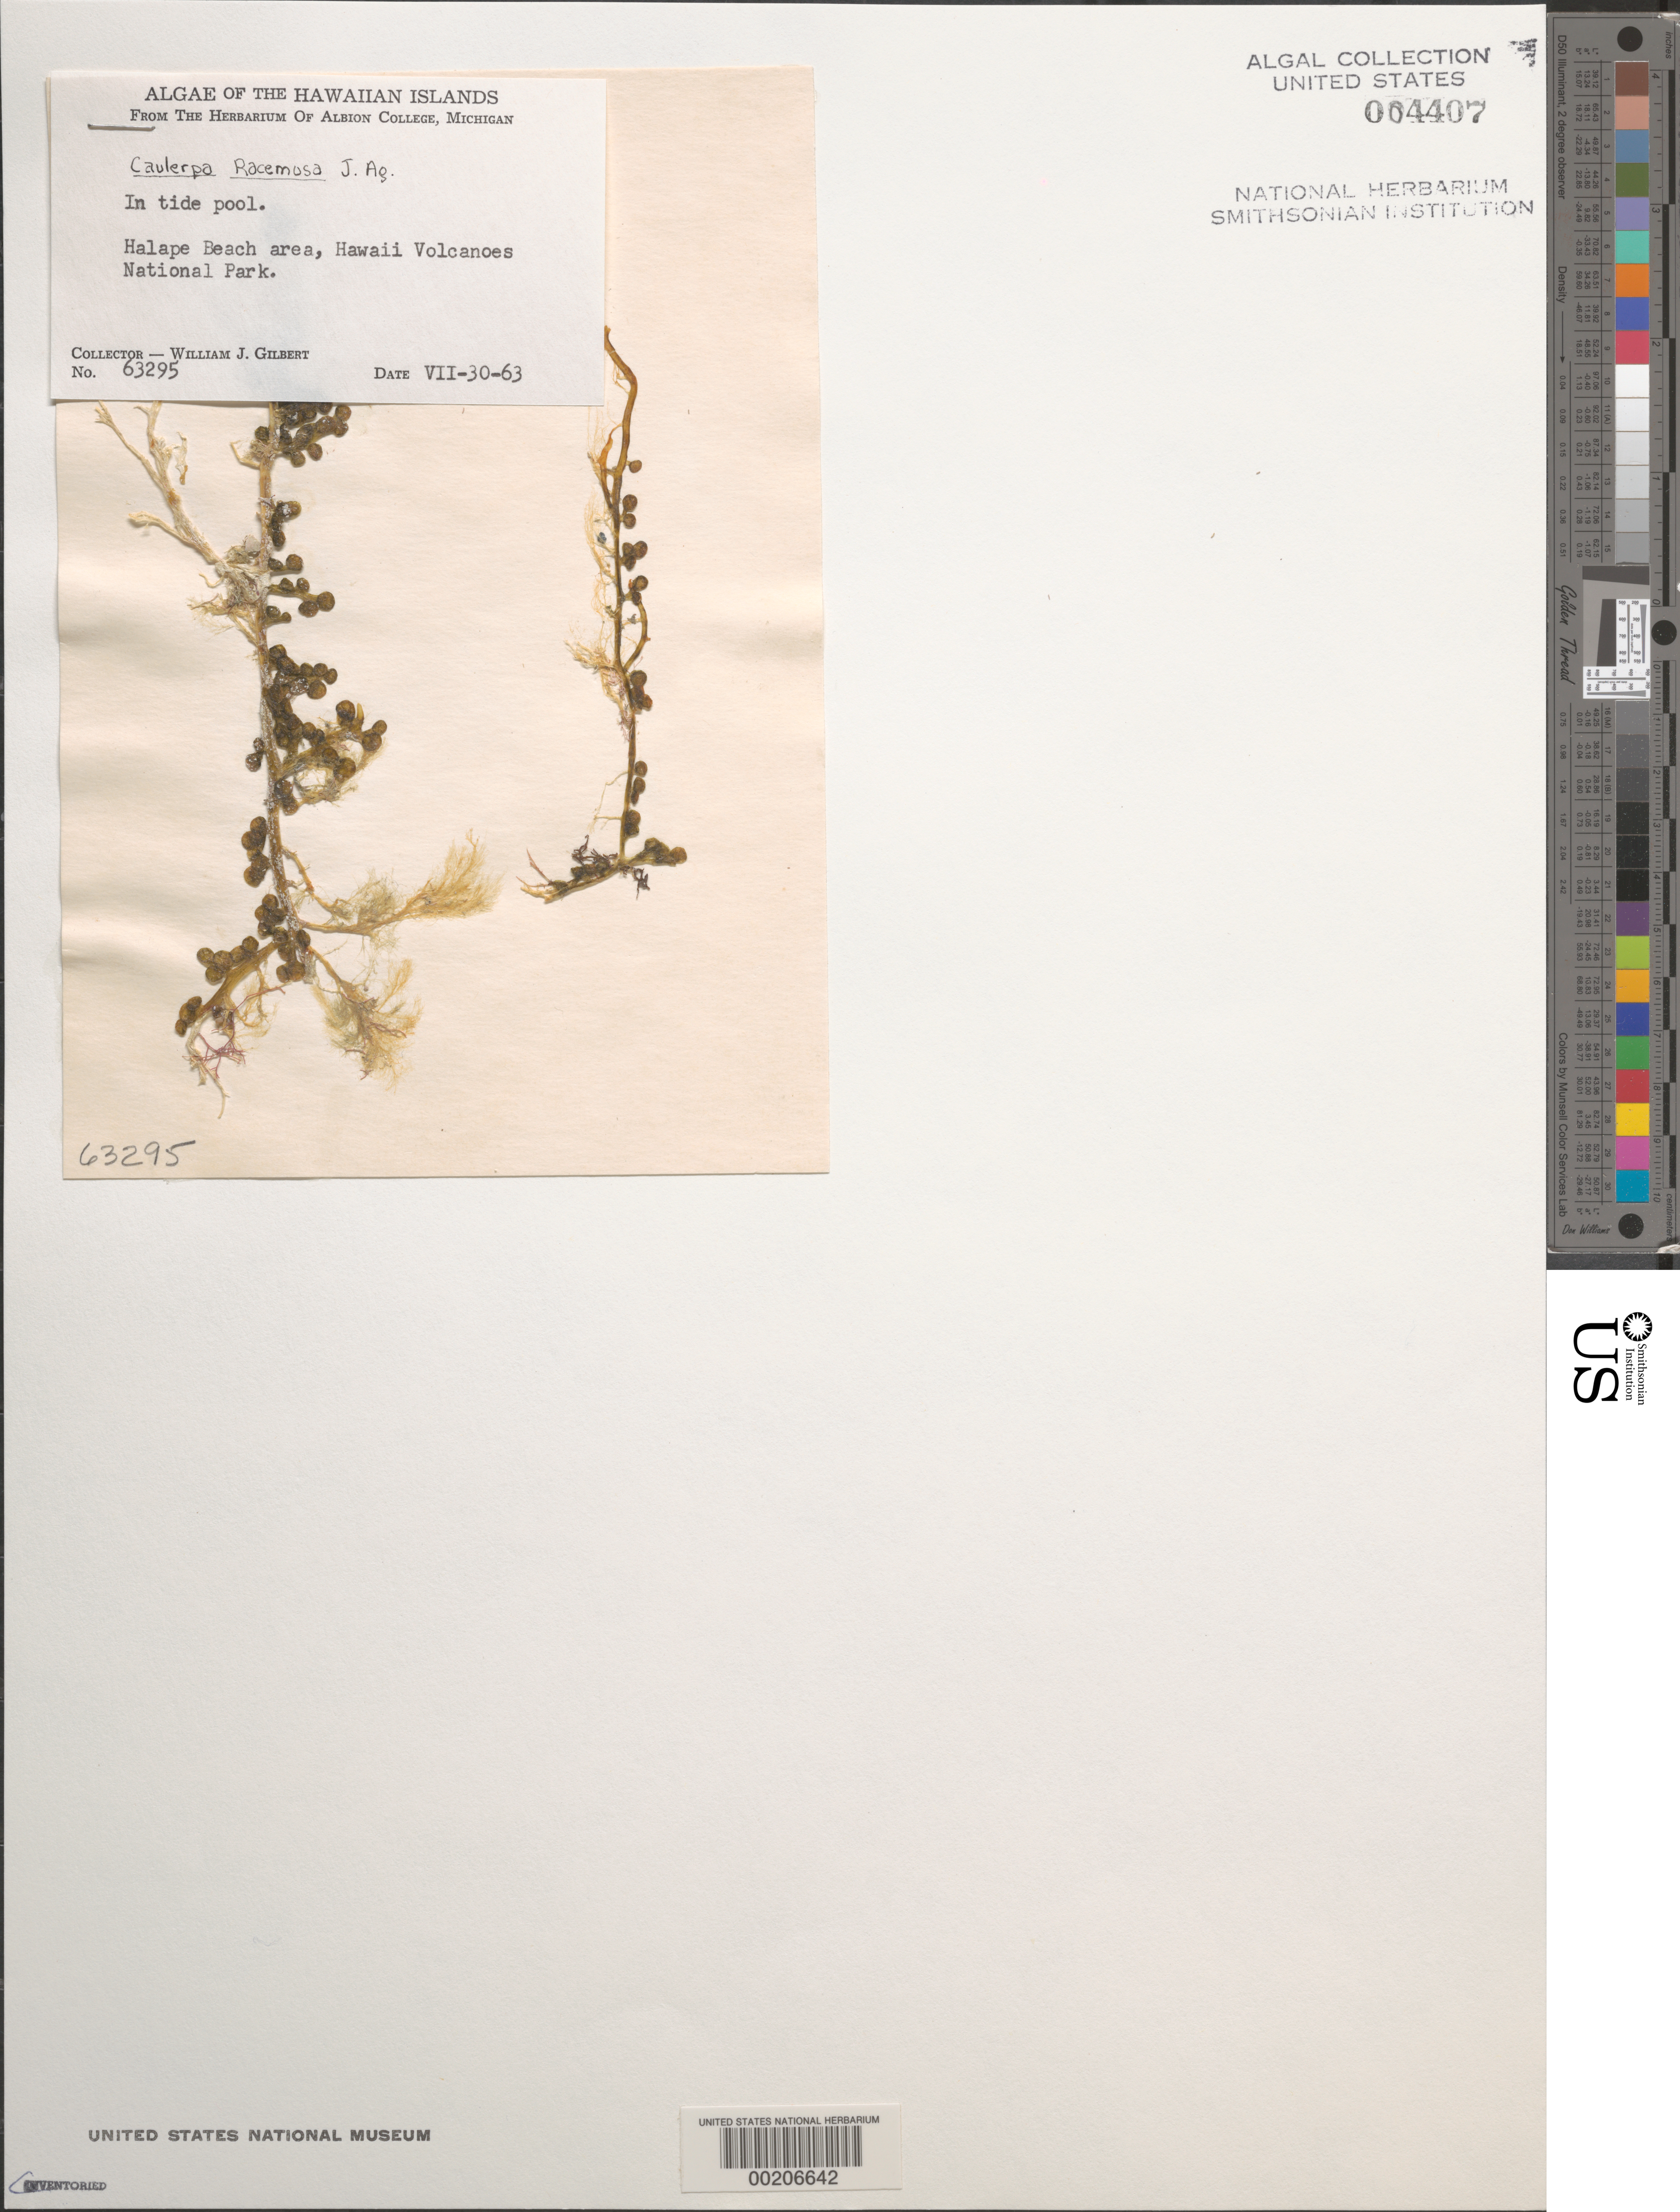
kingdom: Plantae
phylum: Chlorophyta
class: Ulvophyceae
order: Bryopsidales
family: Caulerpaceae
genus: Caulerpa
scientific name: Caulerpa racemosa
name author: (Forssk.) J. Agardh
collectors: W. J. Gilbert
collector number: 63295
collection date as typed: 30 Jul 1963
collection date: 1963-07-30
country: United States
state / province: Hawaii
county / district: Hawaii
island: Hawaii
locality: Hawaii Volcanoes National Park, Halape Bbeach area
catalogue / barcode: US 4407